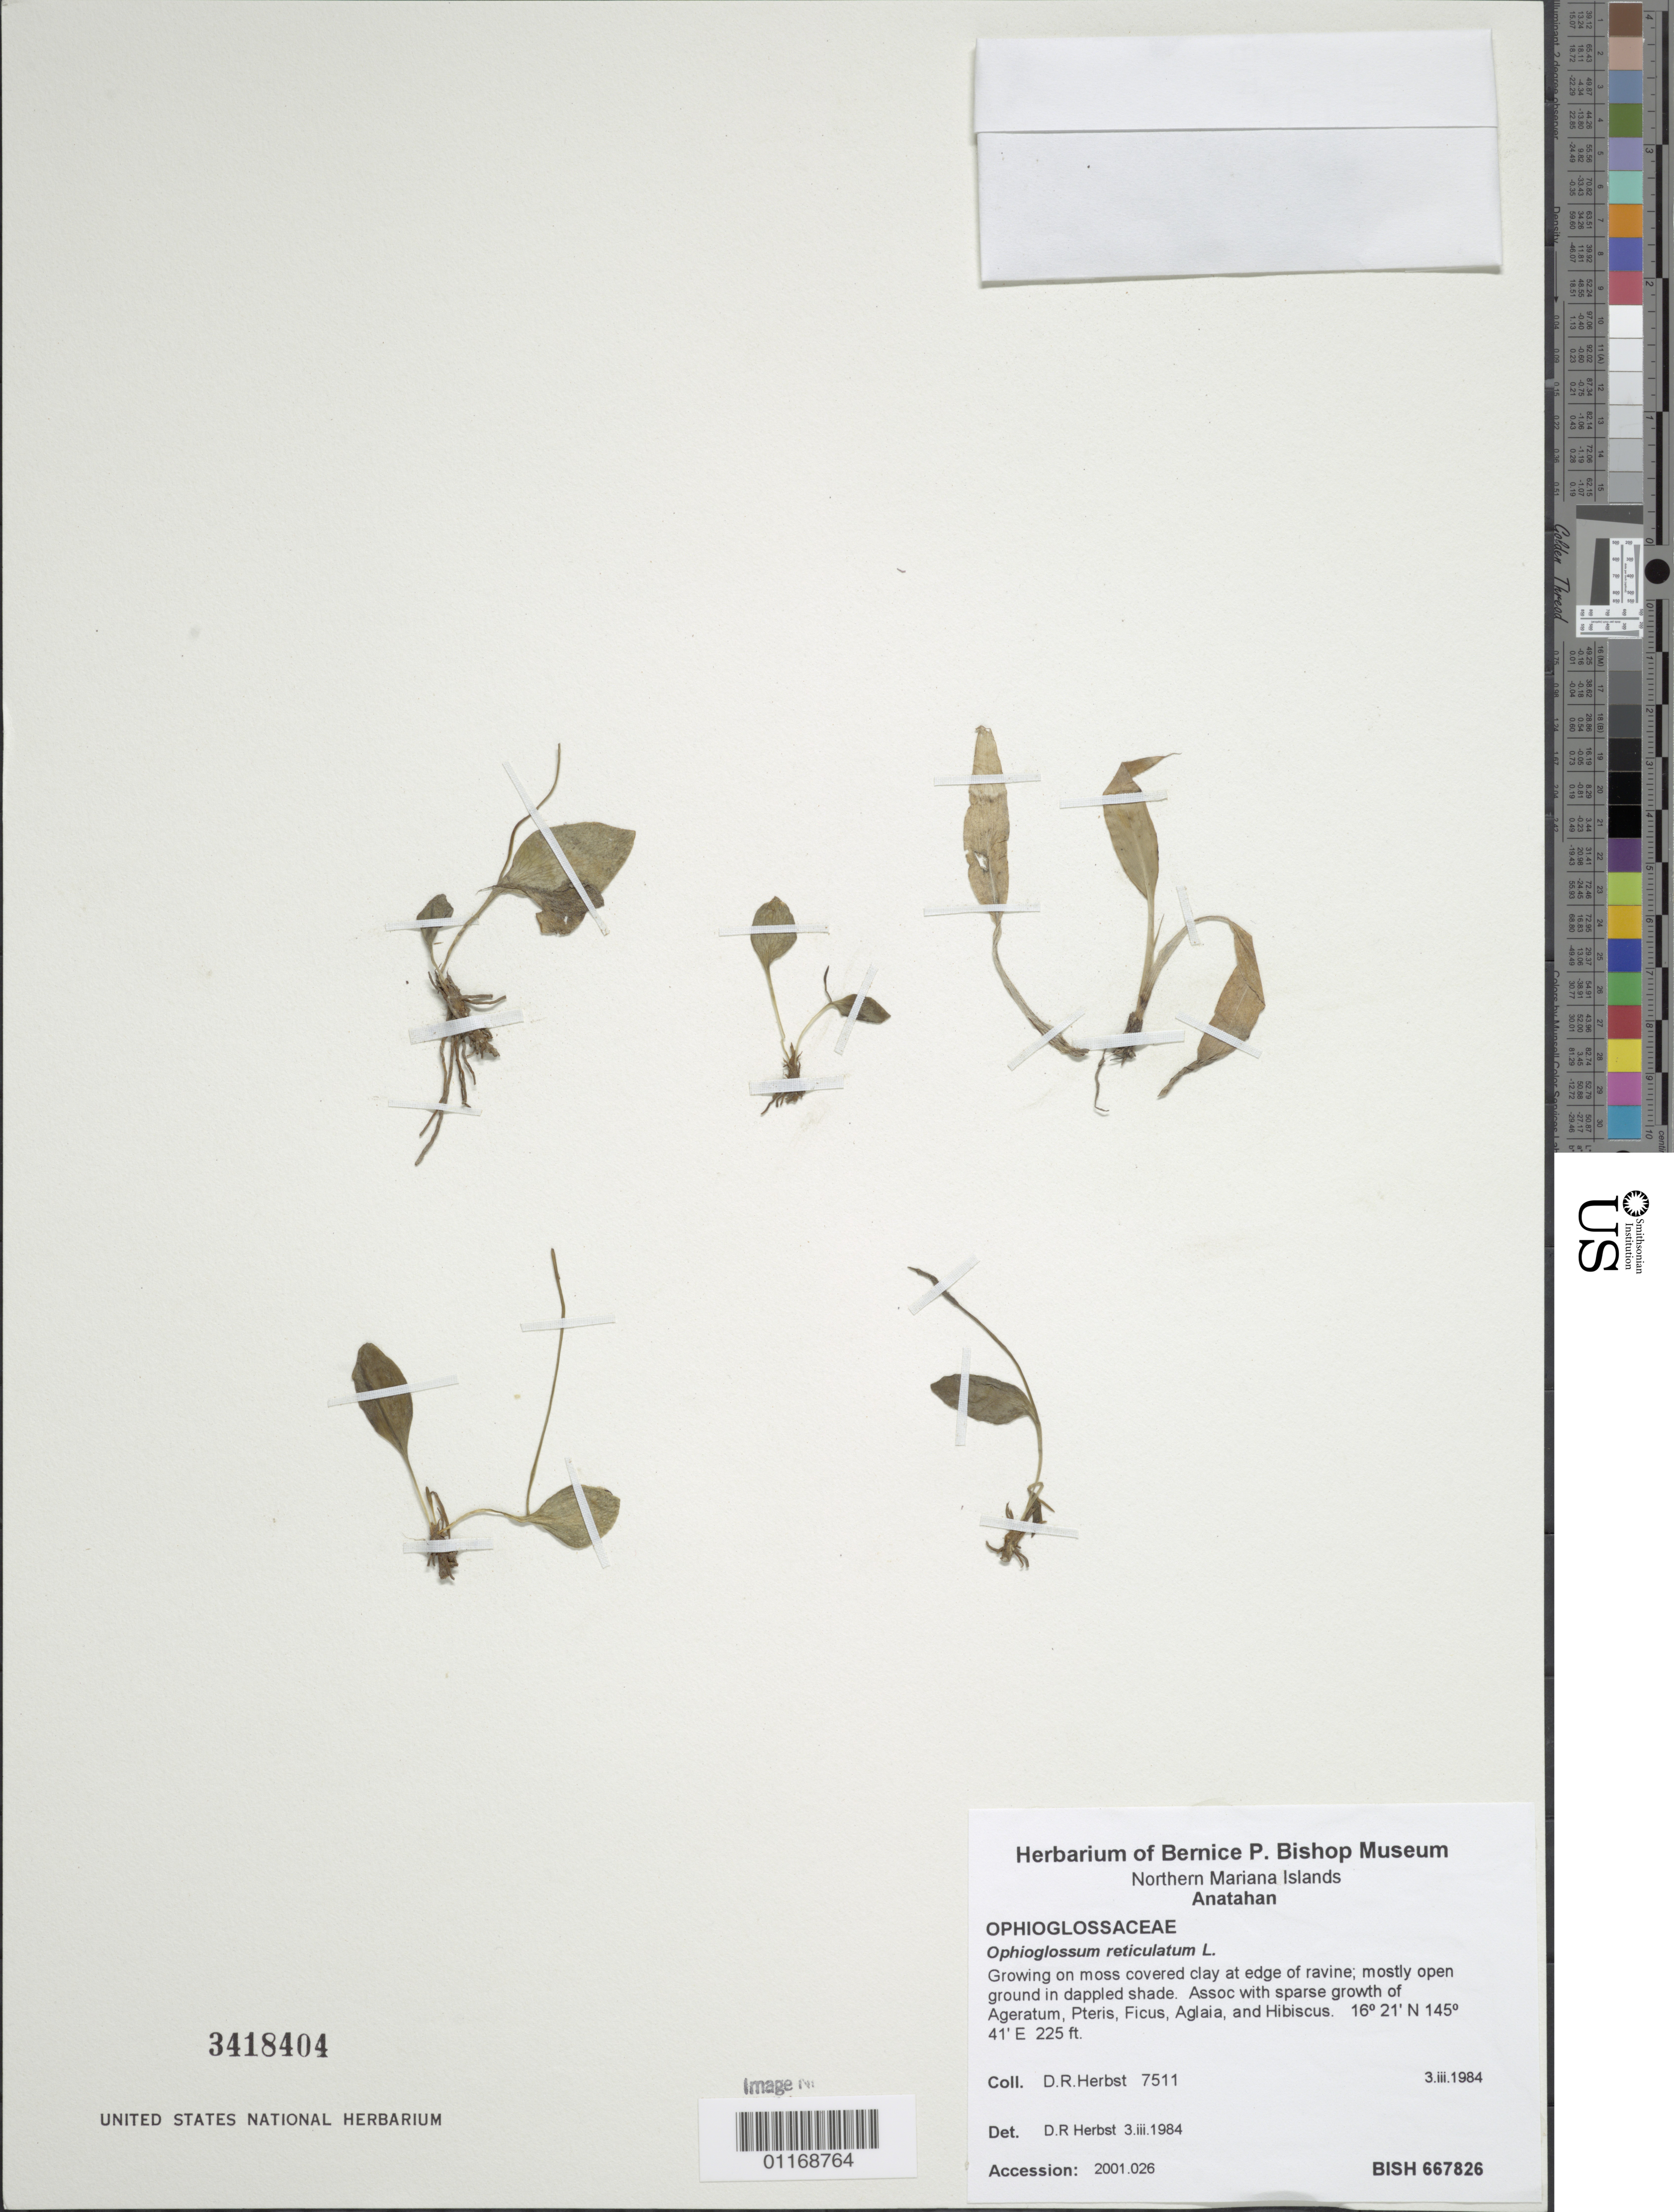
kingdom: Plantae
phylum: Tracheophyta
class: Polypodiopsida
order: Ophioglossales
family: Ophioglossaceae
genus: Ophioglossum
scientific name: Ophioglossum reticulatum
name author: L.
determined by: Herbst, D. R.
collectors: D. R. Herbst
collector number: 7511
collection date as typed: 03 Mar 1984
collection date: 1984-03-03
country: Northern Mariana Islands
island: Anatahan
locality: Anatahan.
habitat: clay edge of ravine, mostly open ground in dappled shade.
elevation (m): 69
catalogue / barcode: US 3418404